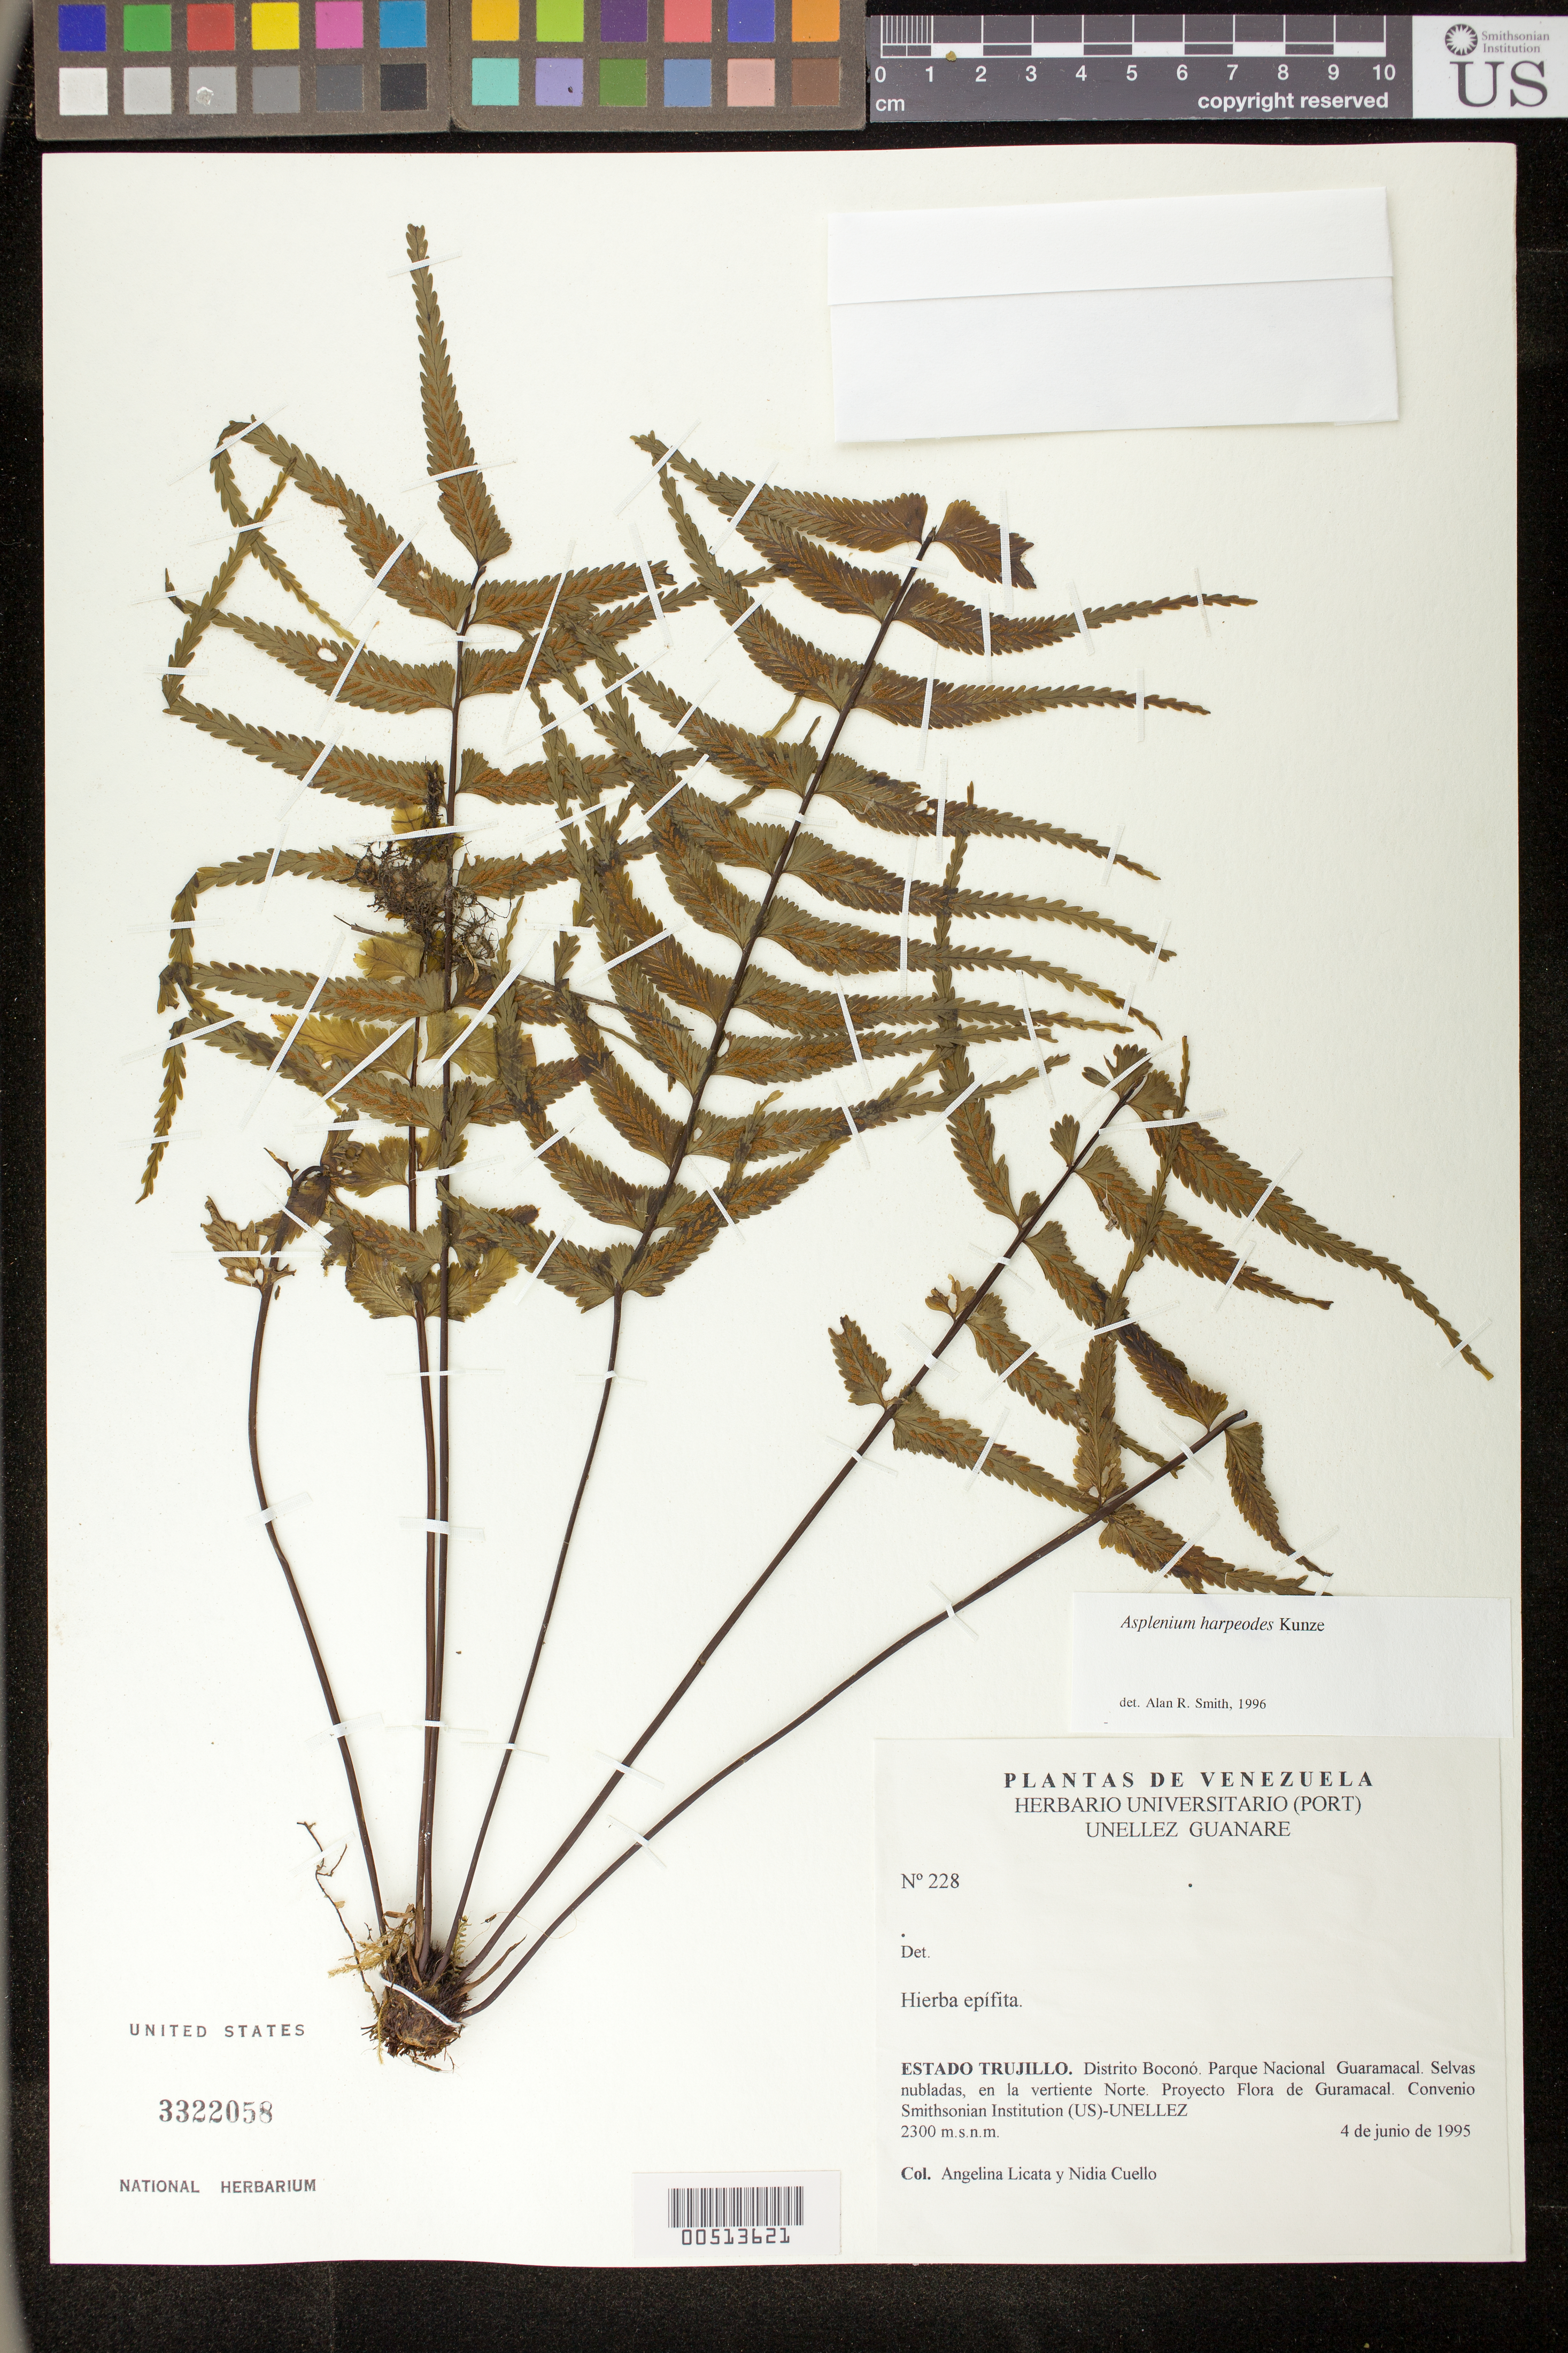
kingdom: Plantae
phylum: Tracheophyta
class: Polypodiopsida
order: Polypodiales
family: Aspleniaceae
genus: Asplenium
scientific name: Asplenium harpeodes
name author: Kunze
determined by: Smith, Alan R., (UC)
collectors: A. Licata & N. L. Cuello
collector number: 228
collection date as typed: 04 Jun 1995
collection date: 1995-06-04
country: Venezuela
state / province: Trujillo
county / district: Boconó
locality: Parque Nacional Guaramacal, vertiente N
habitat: Selvas nubladas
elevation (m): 2300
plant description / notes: PORT, UC, US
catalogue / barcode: US 3322058